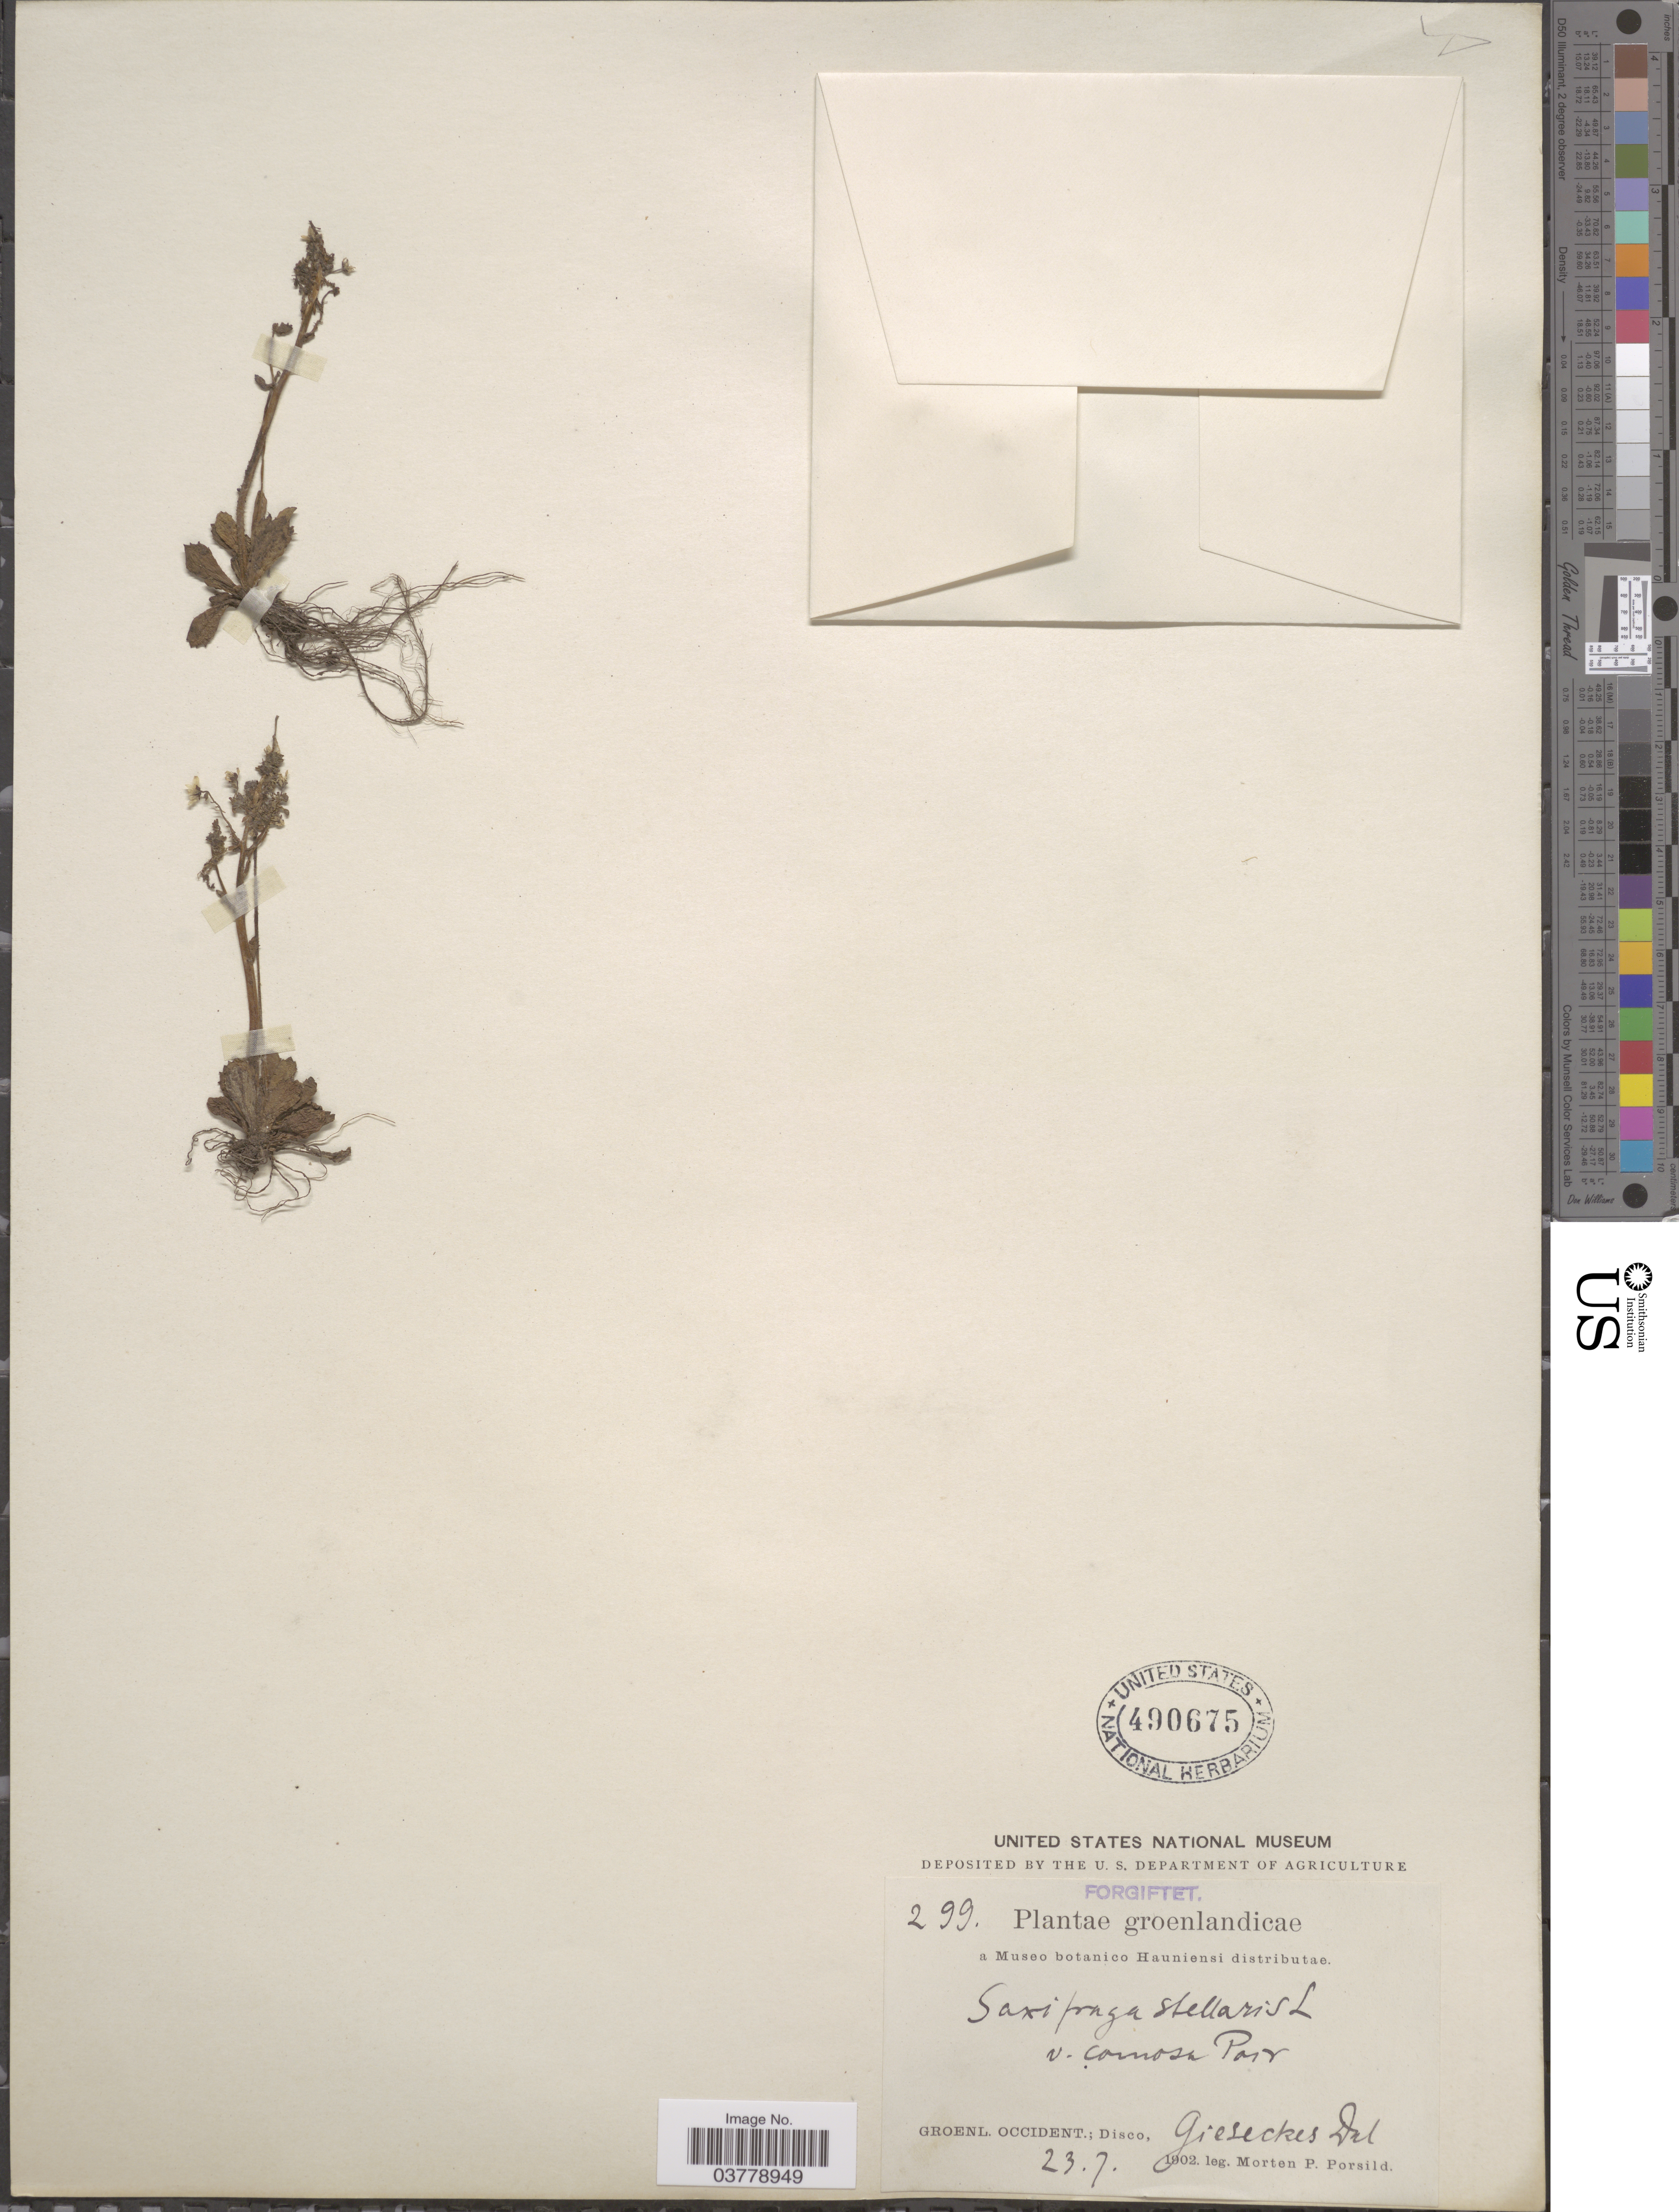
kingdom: Plantae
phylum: Tracheophyta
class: Magnoliopsida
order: Saxifragales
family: Saxifragaceae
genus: Micranthes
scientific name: Micranthes foliolosa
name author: (R. Br.) Gornall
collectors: M. P. Porsild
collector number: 299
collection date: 1902-07-23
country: Greenland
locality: Groenl. Occident.; Disco, Gieseckes Dal.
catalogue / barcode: US 490675